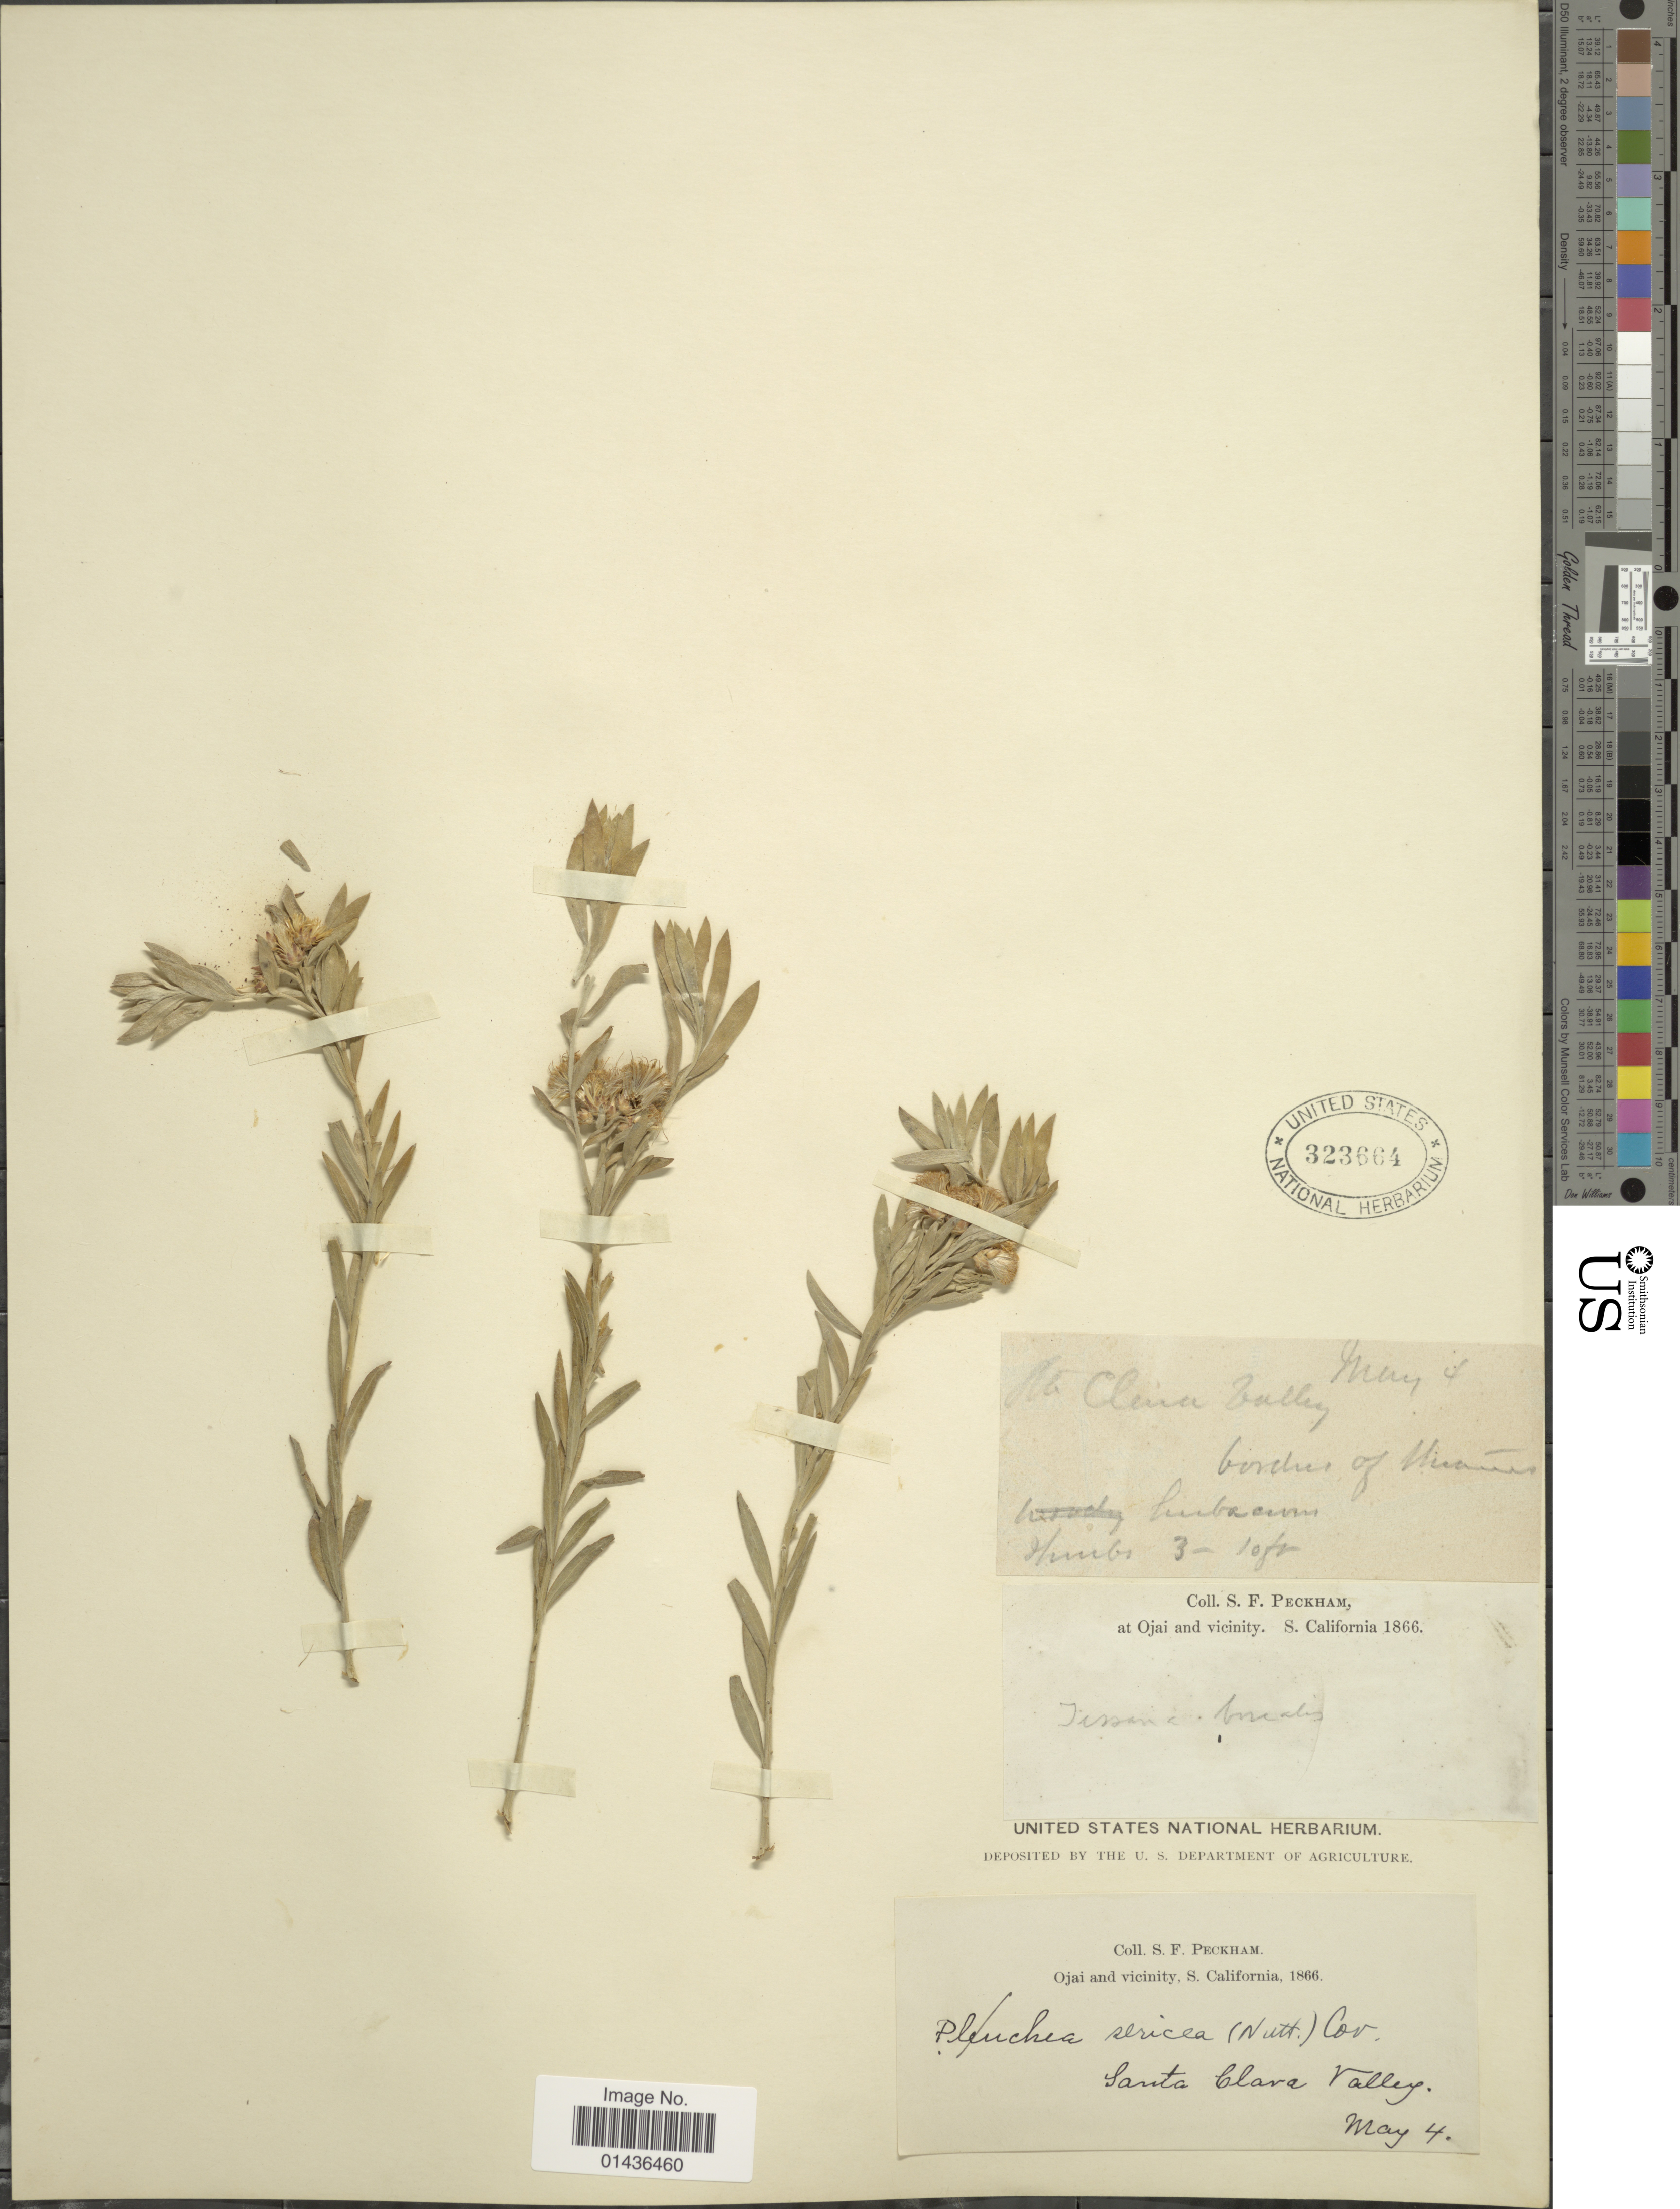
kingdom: Plantae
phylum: Tracheophyta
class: Magnoliopsida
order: Asterales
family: Asteraceae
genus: Pluchea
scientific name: Pluchea sericea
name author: (Nutt.) Coville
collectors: S. Peckham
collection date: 1866-05-04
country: United States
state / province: California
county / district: Ventura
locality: Ojai and vicinity, Santa Clara Valley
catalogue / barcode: US 323664